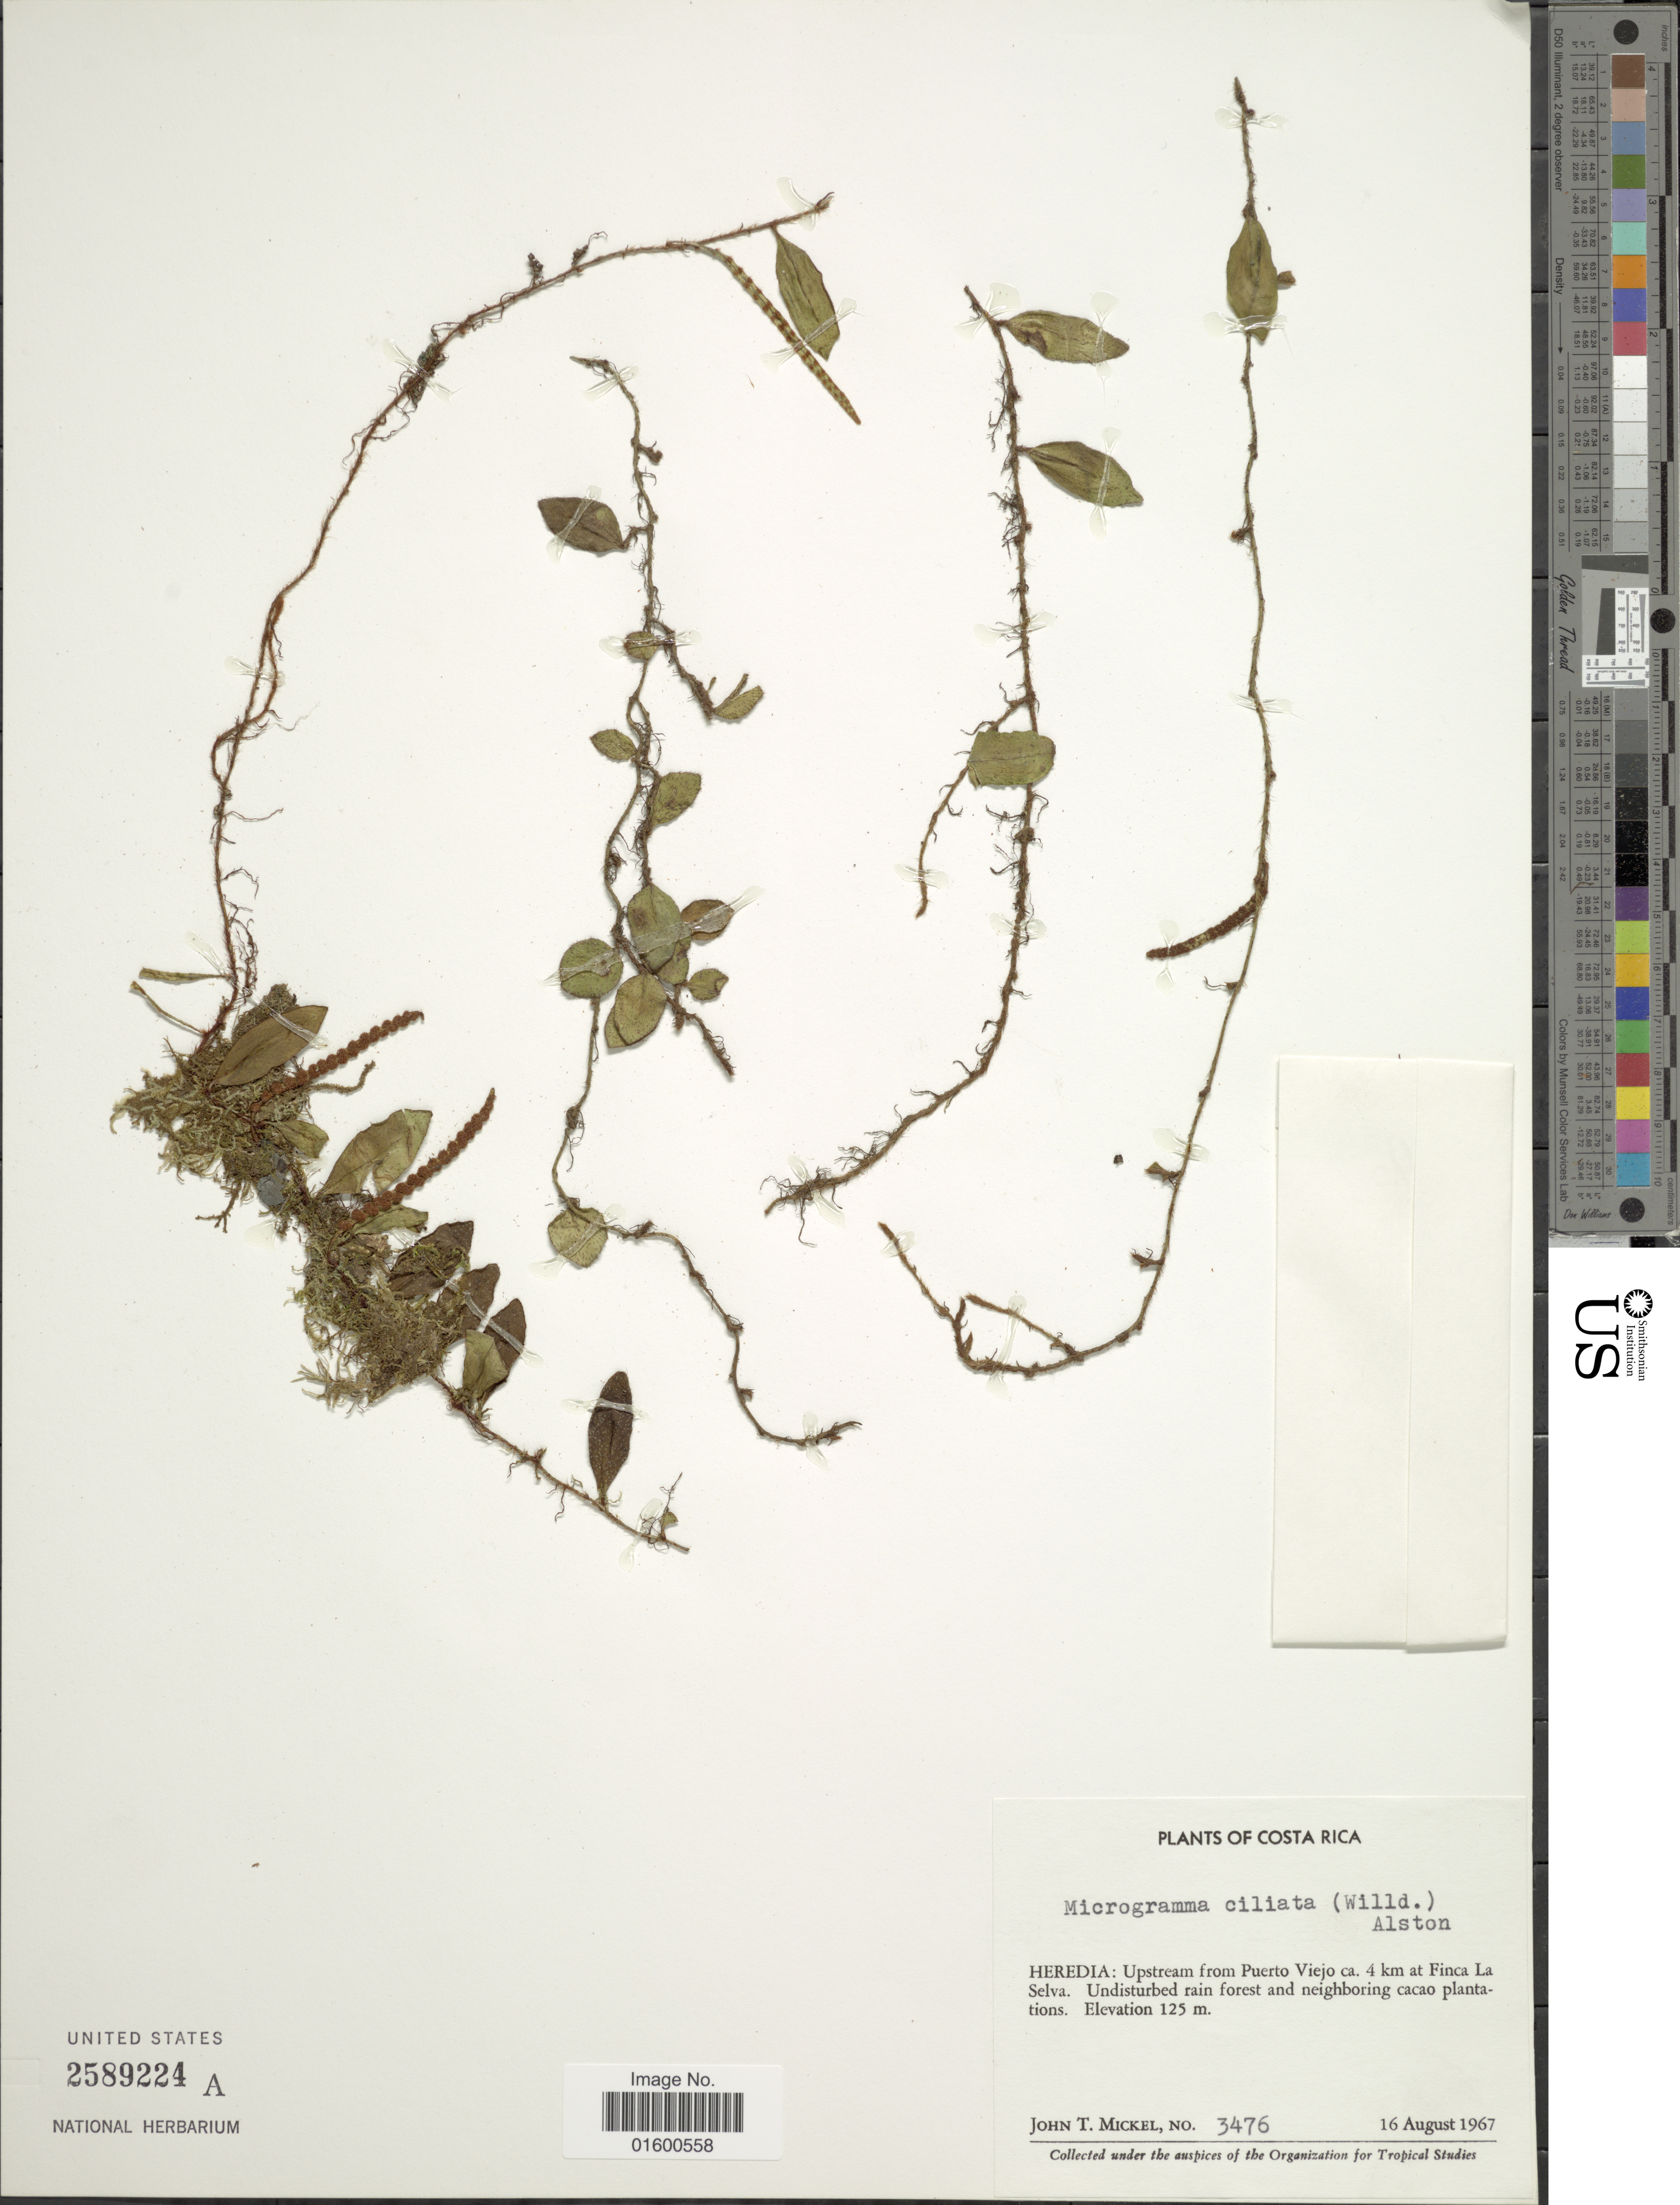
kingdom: Plantae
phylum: Tracheophyta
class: Polypodiopsida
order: Polypodiales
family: Polypodiaceae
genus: Microgramma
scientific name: Microgramma reptans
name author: (Cav.) A.R. Sm.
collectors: J. T. Mickel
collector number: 3476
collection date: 1967-08-16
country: Costa Rica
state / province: Heredia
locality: Heredia, upstream from Puerto Viejo ca 4 km at Finca La Selva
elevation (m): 125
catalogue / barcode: US 2589224A